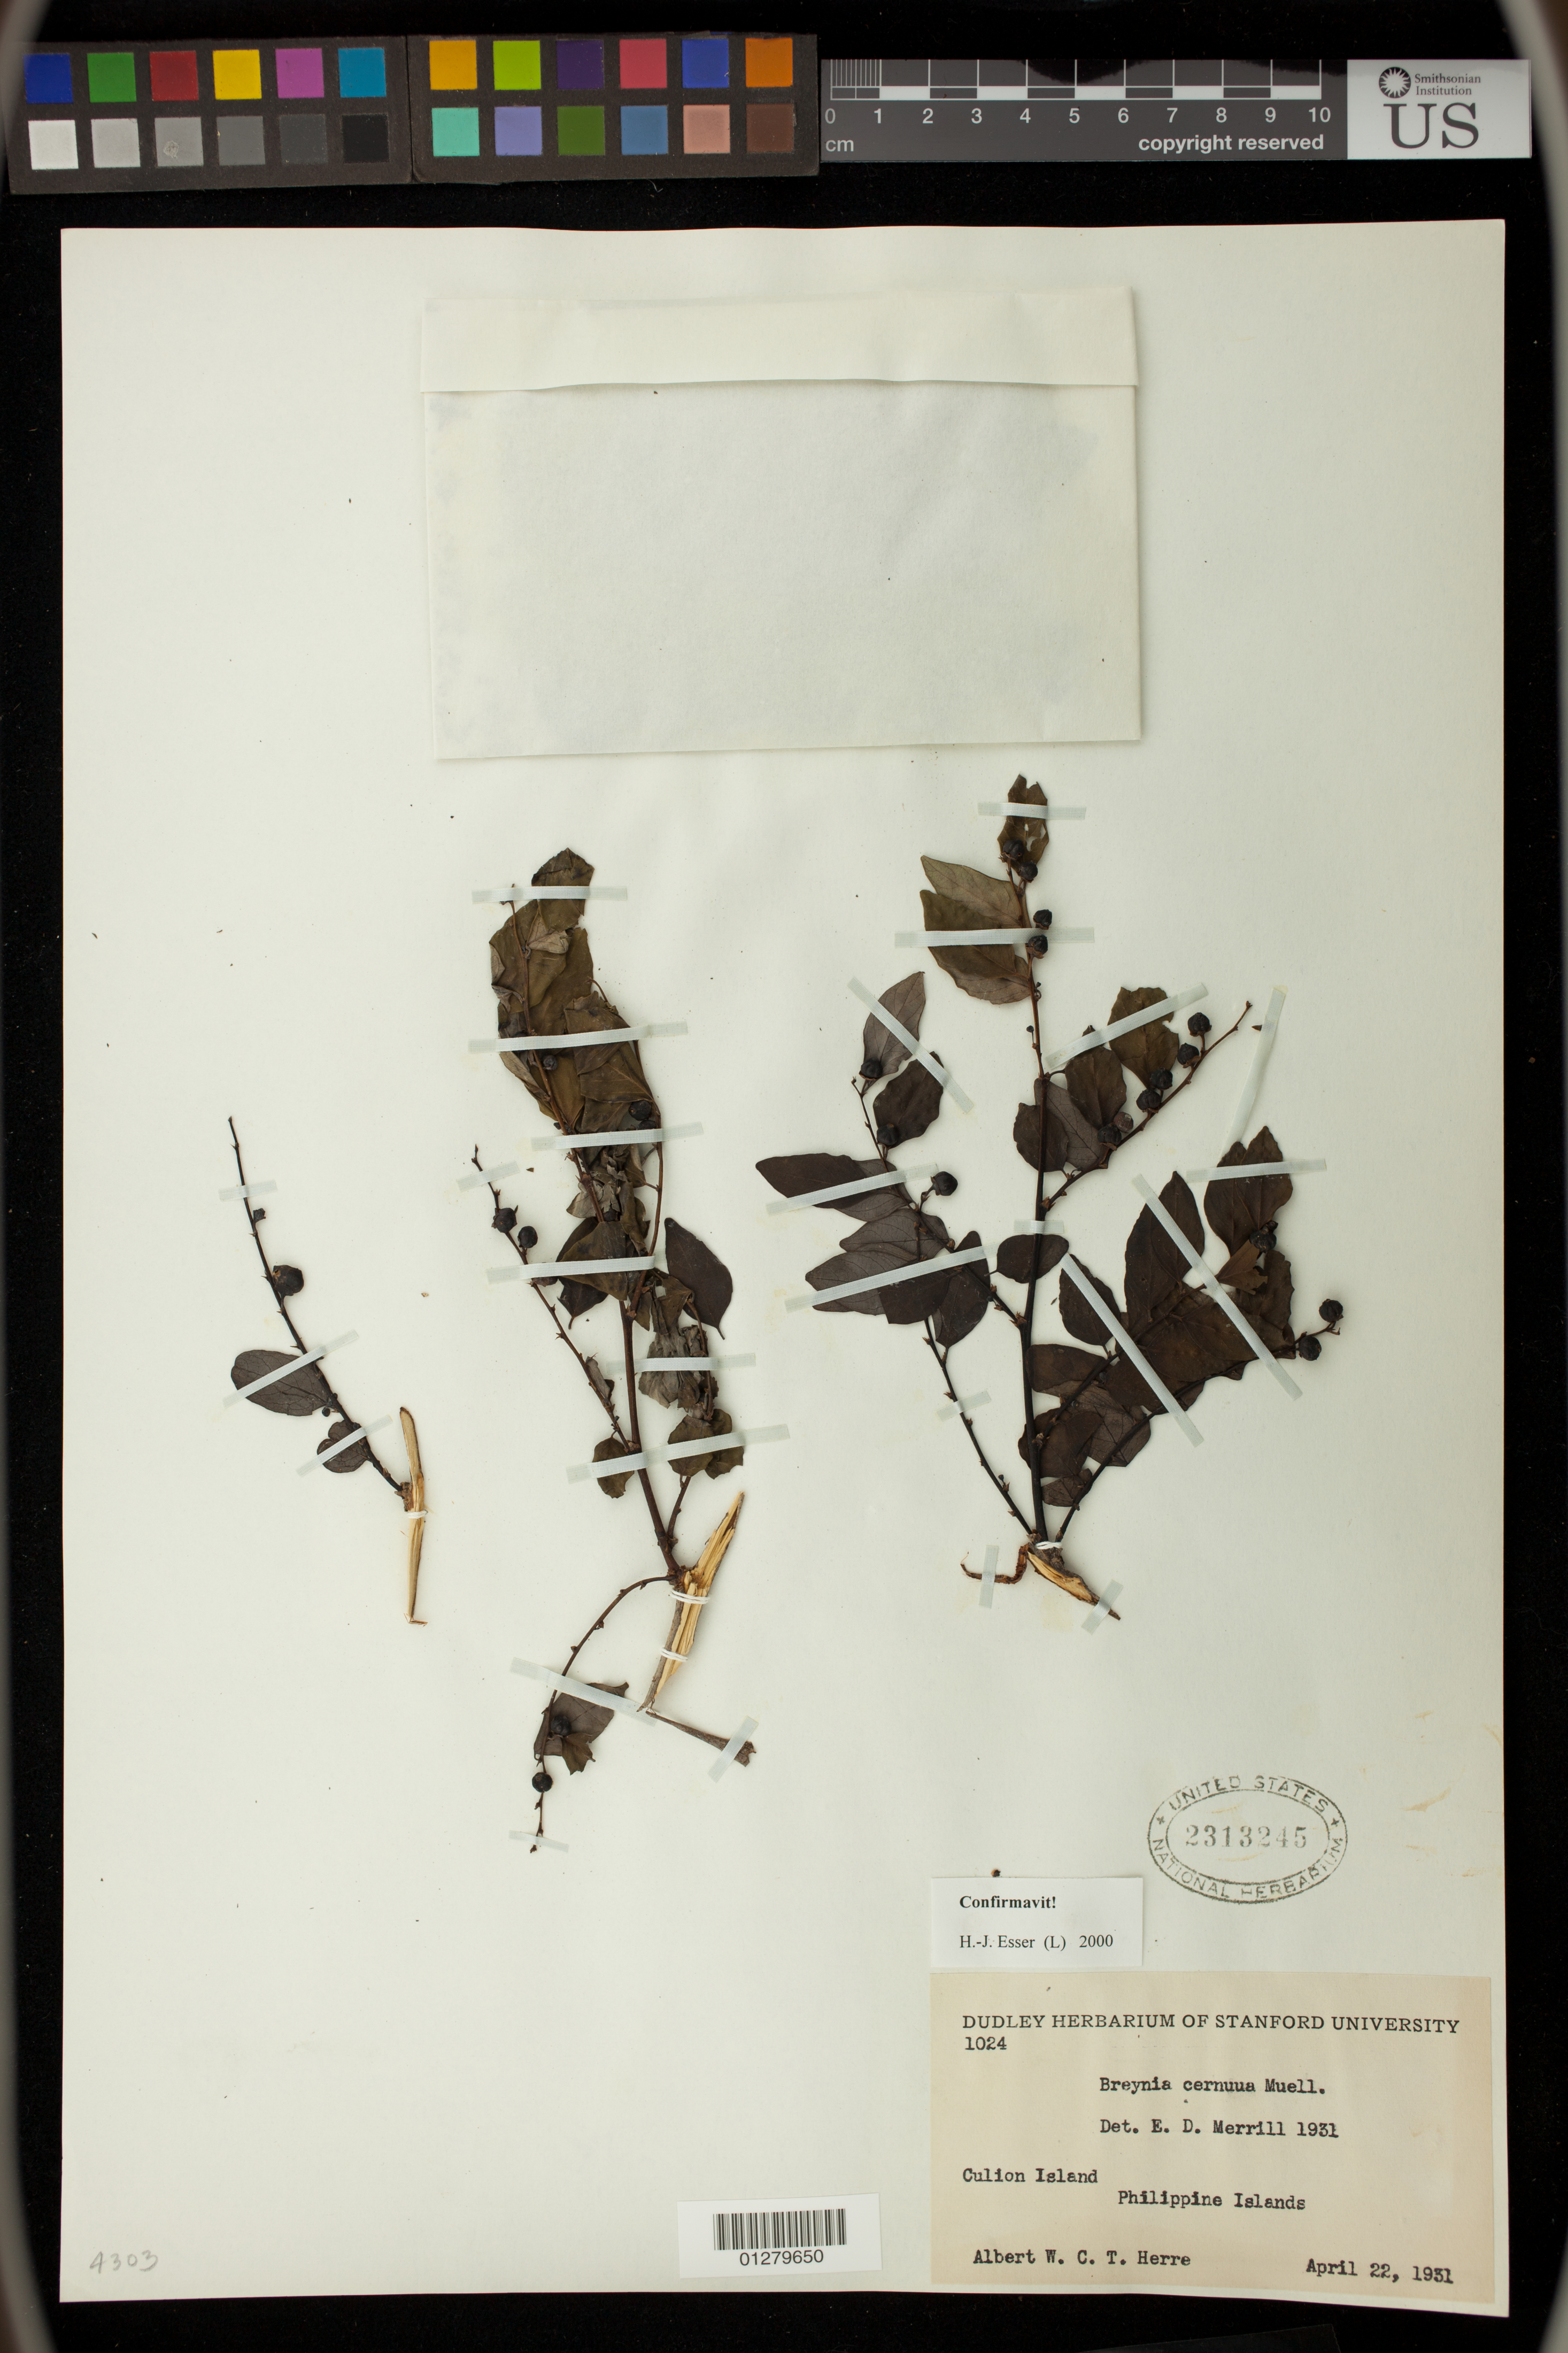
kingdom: Plantae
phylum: Tracheophyta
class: Magnoliopsida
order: Malpighiales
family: Phyllanthaceae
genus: Breynia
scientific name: Breynia cernua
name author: (Poir.) Müll. Arg.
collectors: A. W. Herre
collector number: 1024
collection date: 1931-04-22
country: Philippines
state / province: Mimaropa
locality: Culion Island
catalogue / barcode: US 2313245